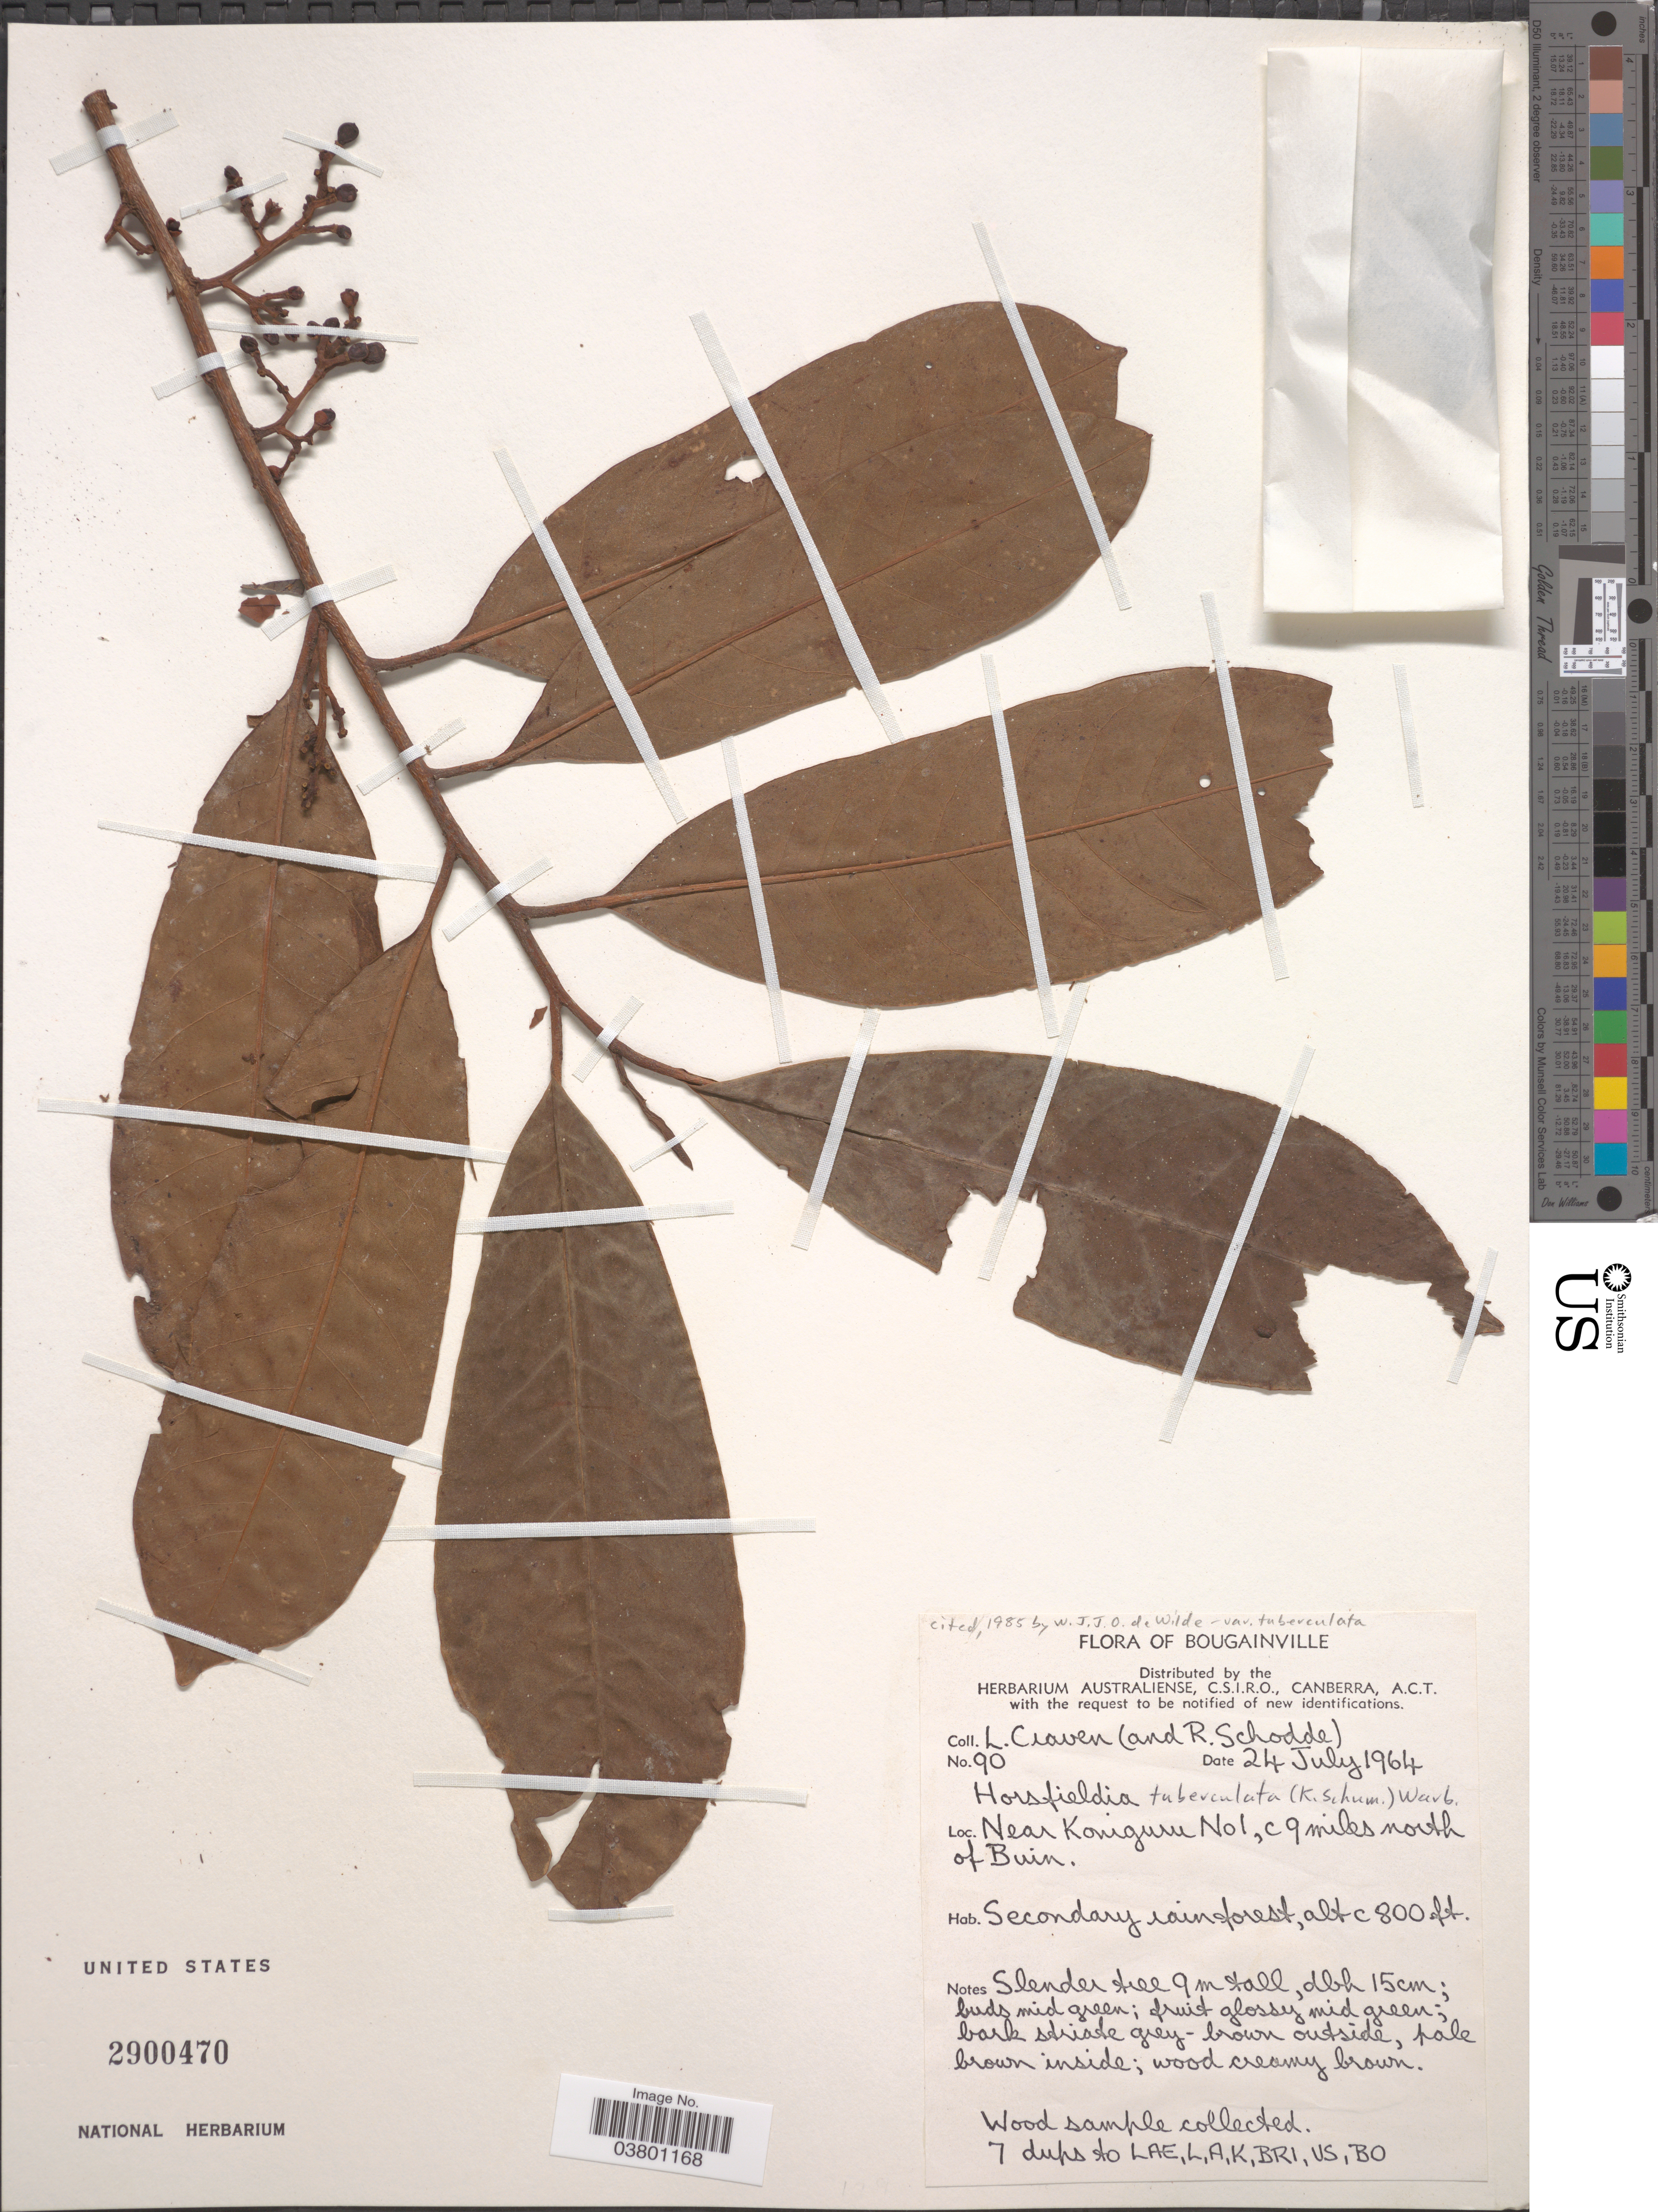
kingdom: Plantae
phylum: Tracheophyta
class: Magnoliopsida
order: Magnoliales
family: Myristicaceae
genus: Horsfieldia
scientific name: Horsfieldia tuberculata var. tuberculata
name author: (K. Schum.) Warb.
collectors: L. A. Craven & R. Schodde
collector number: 90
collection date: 1964-07-24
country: Papua New Guinea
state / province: Bougainville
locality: Near Koniguru No 1, c 9 miles north of Buin.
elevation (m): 244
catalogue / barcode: US 2900470